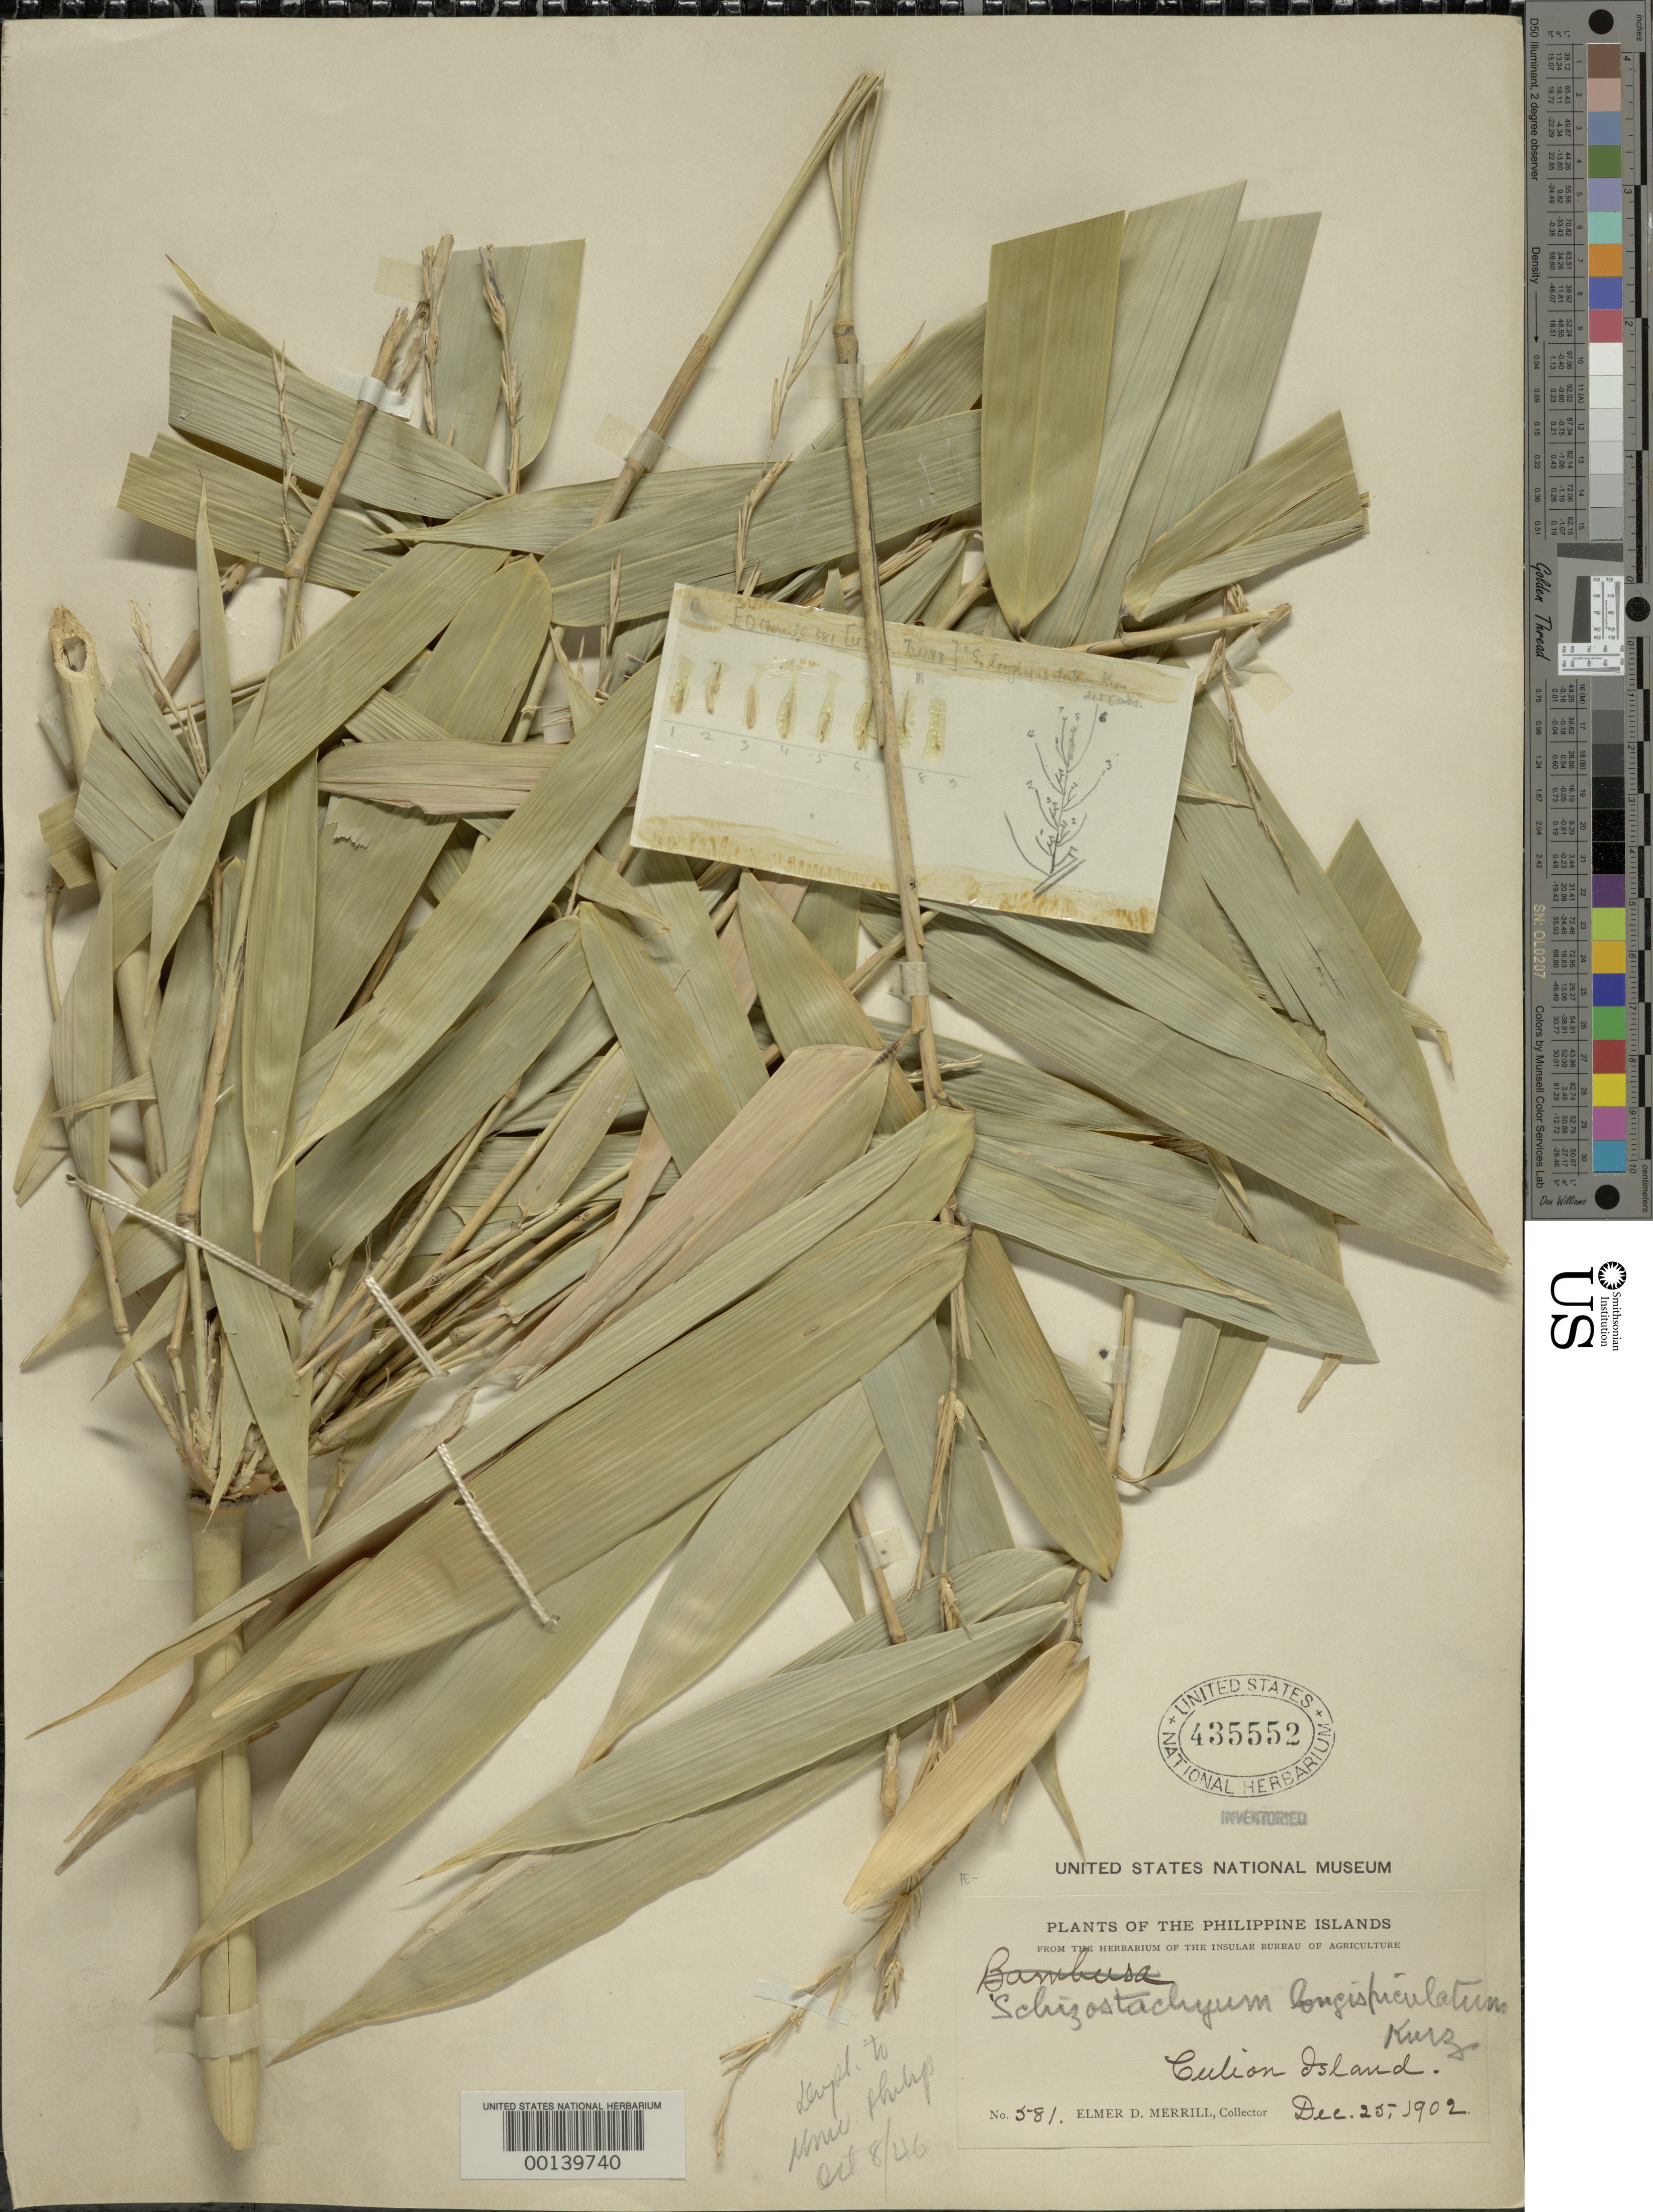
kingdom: Plantae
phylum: Tracheophyta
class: Liliopsida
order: Poales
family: Poaceae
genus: Schizostachyum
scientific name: Schizostachyum lima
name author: (Blanco) Merr.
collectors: E. D. Merrill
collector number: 581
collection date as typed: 25 Dec 1902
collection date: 1902-12-25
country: Philippines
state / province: Mimaropa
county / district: Palawan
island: Palawan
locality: Calamian isl., culion isl.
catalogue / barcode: US 435552